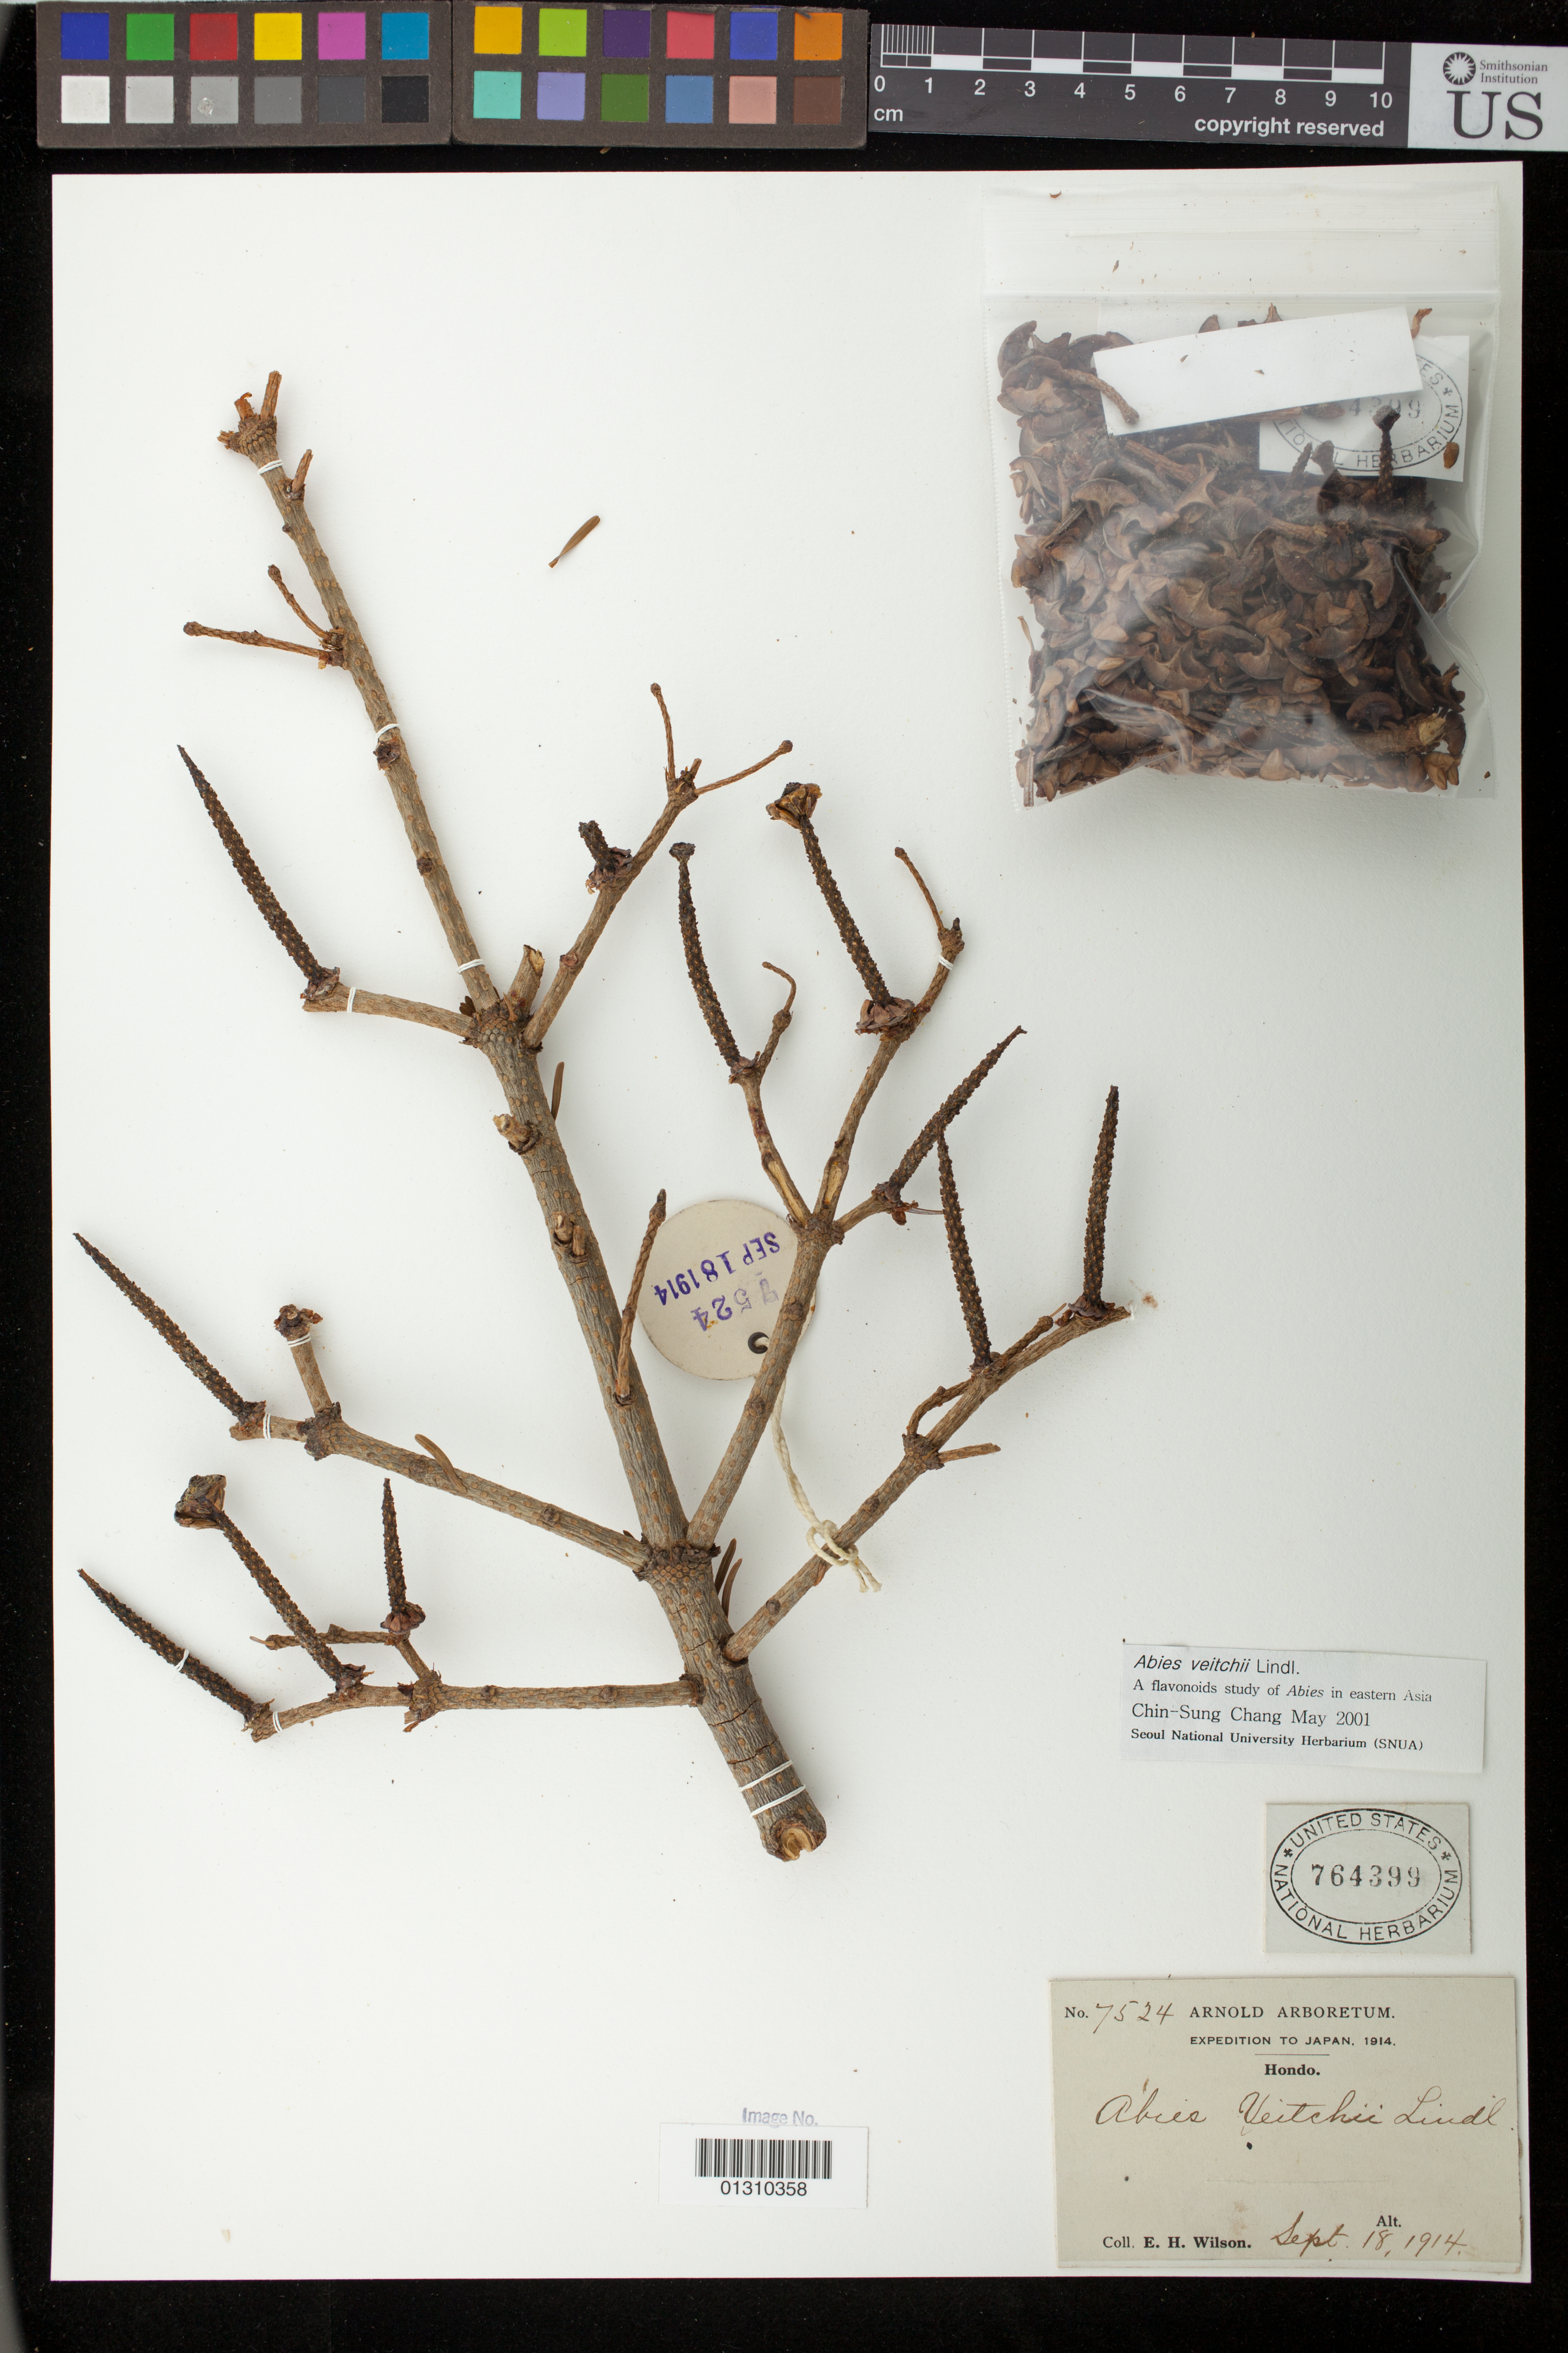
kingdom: Plantae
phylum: Tracheophyta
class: Pinopsida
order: Pinales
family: Pinaceae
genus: Abies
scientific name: Abies veitchii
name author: Lindl.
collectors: E. H. Wilson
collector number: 7524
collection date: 1914-09-18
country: Japan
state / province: Kumamoto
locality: Hondo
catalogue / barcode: US 764399